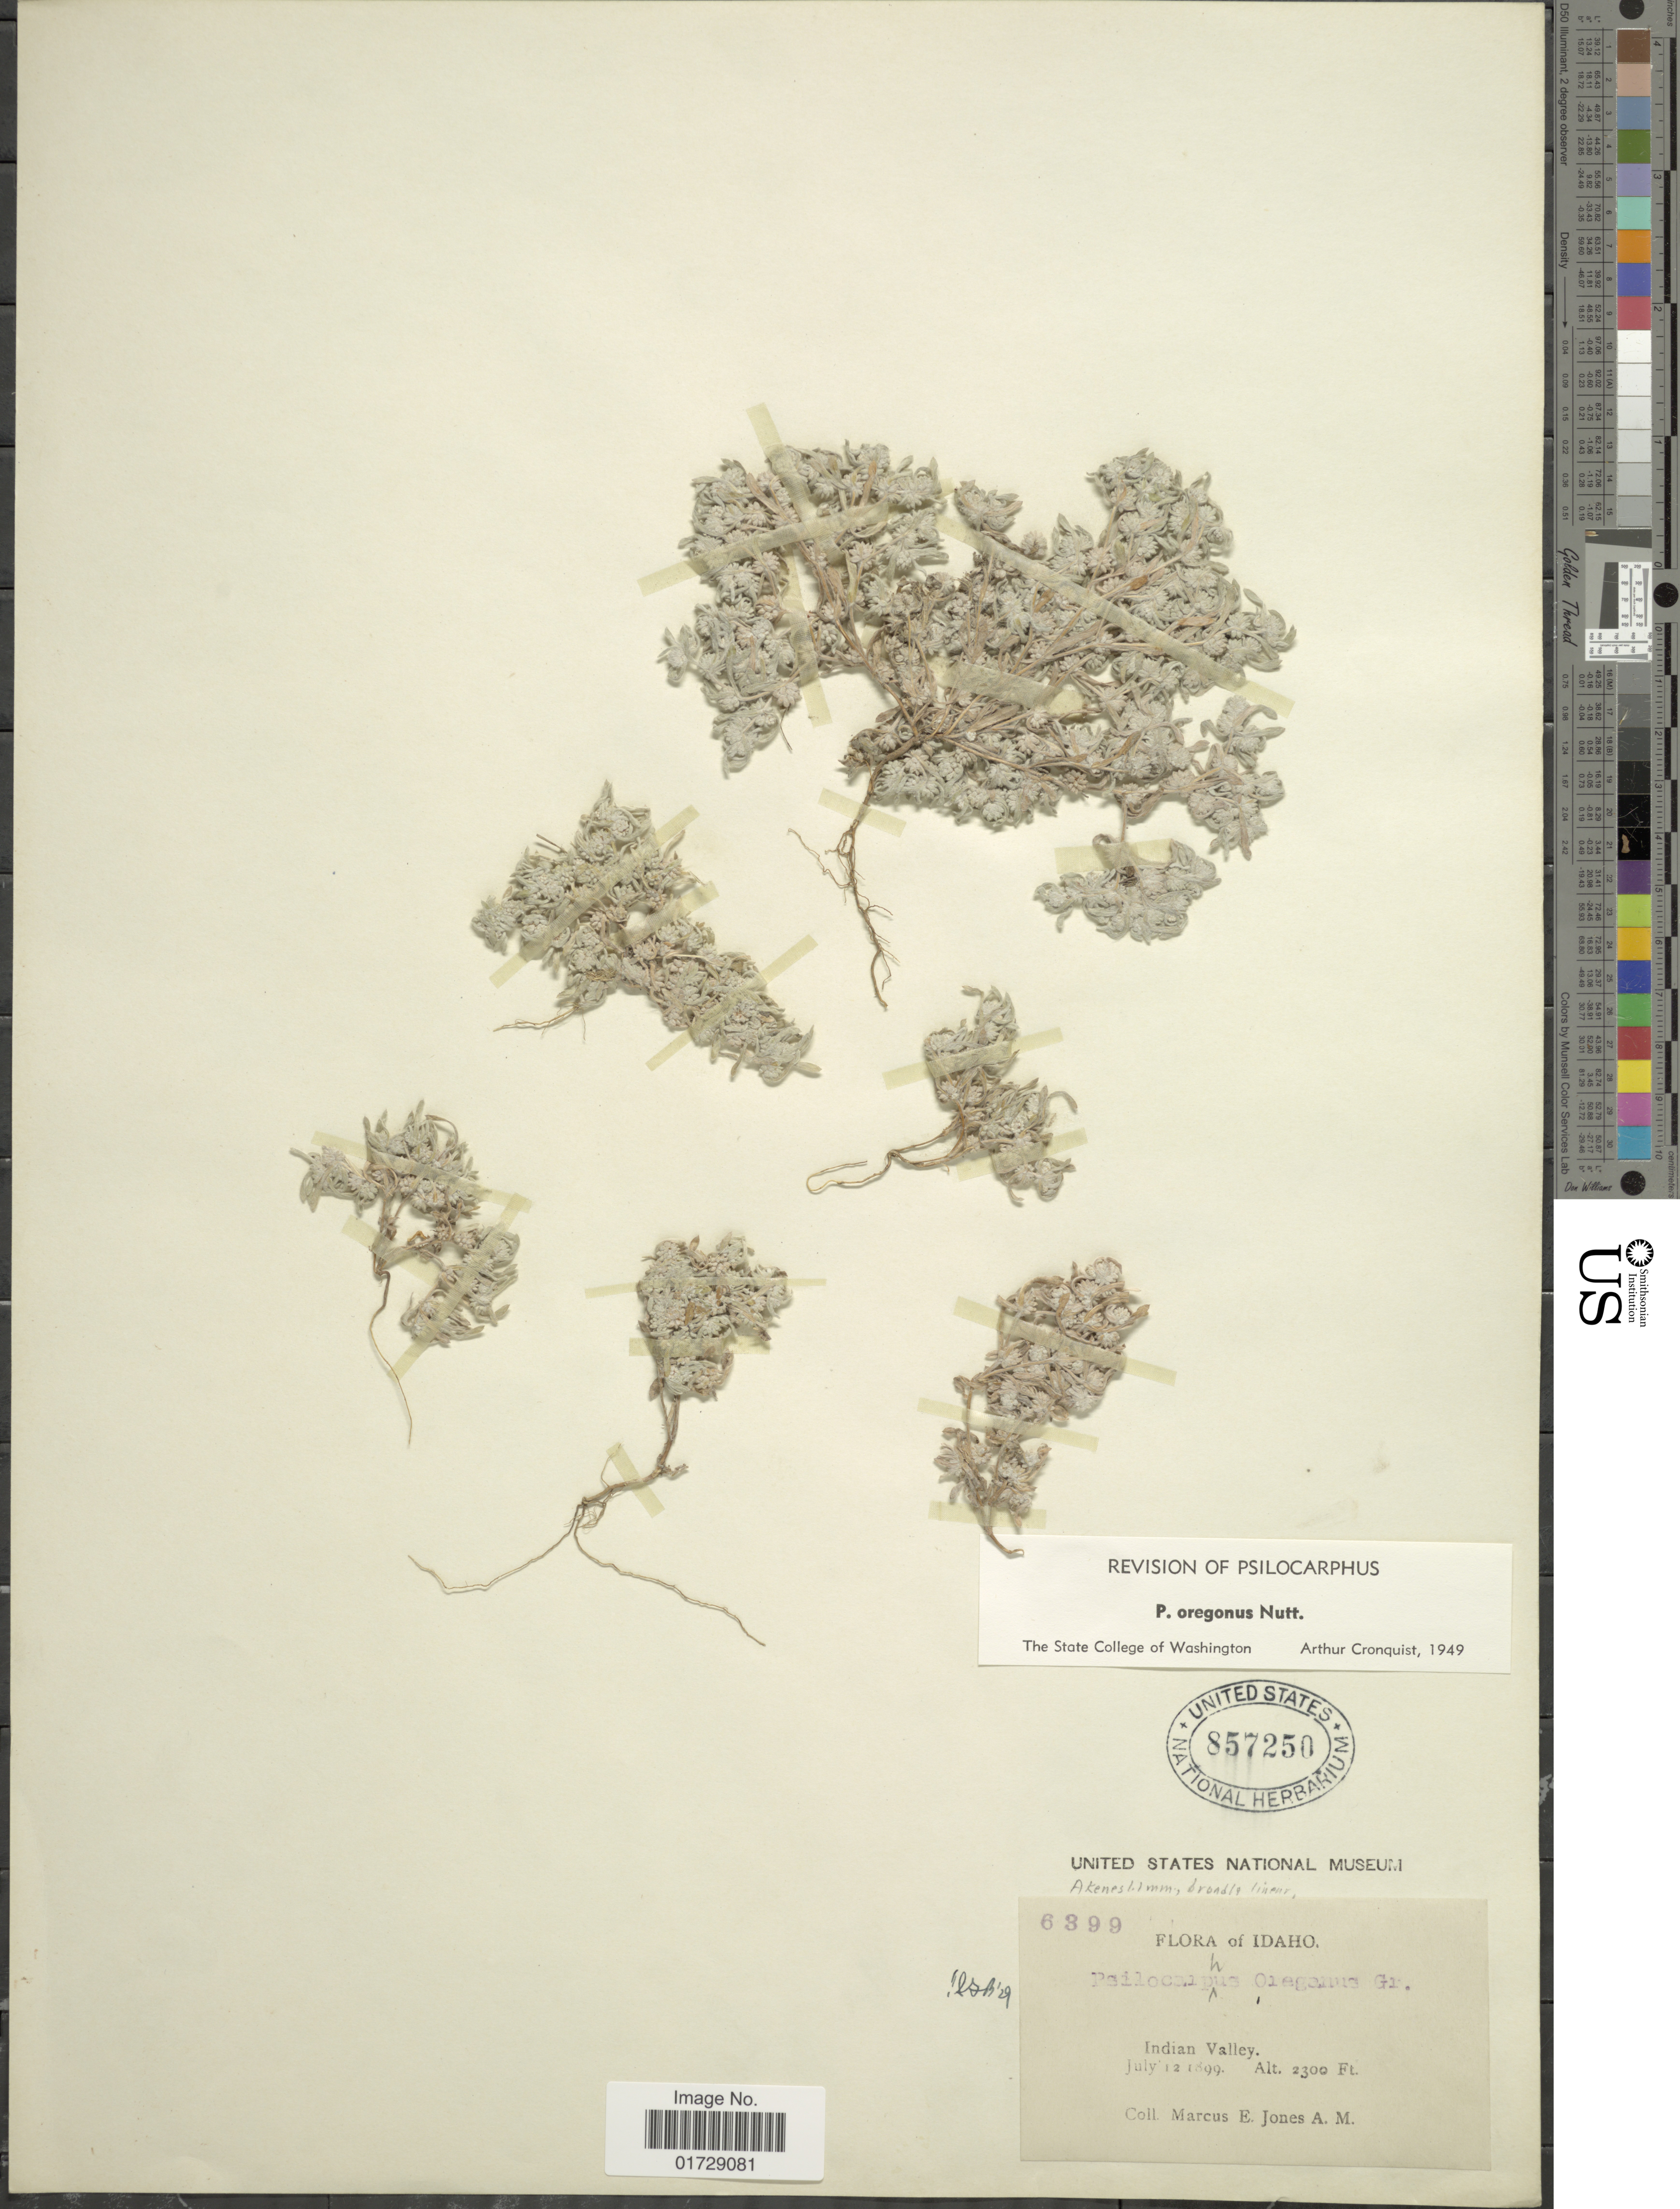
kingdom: Plantae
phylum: Tracheophyta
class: Magnoliopsida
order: Asterales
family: Asteraceae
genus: Psilocarphus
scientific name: Psilocarphus oregonus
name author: Nutt.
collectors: M. E. Jones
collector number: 6399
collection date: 1899-07-12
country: United States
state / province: Idaho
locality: Indian Valley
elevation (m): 701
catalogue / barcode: US 857250